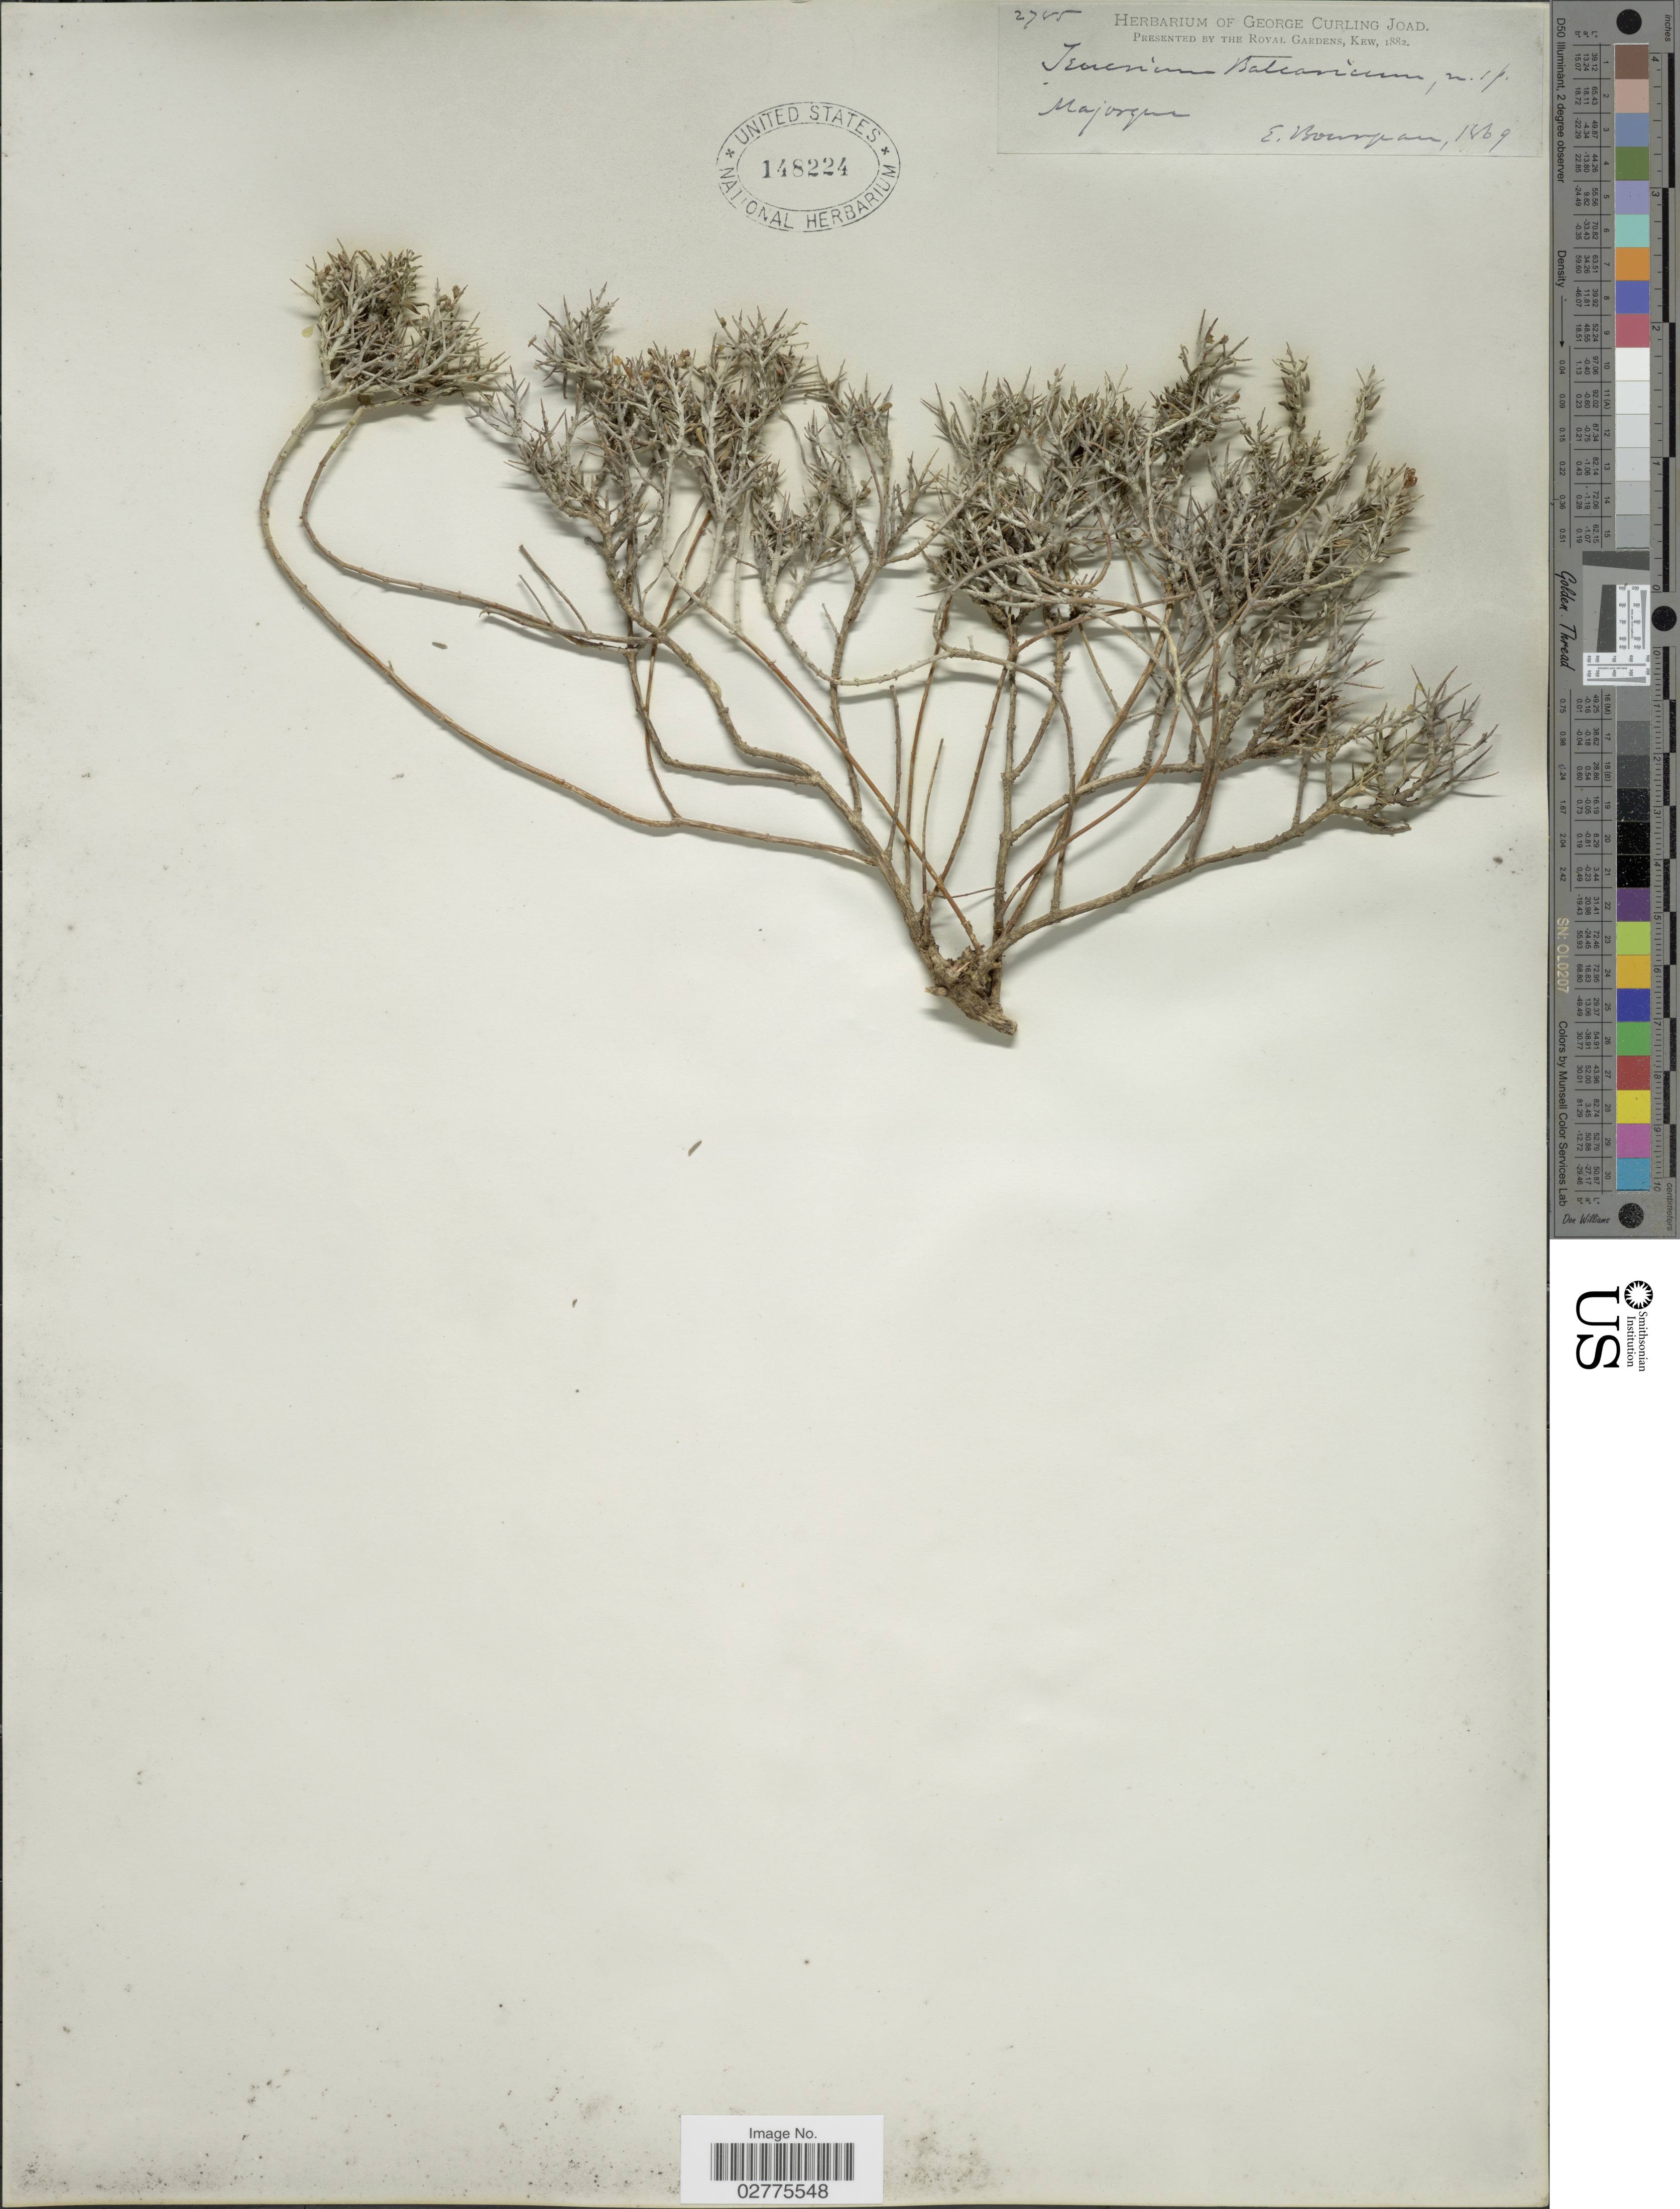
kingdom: Plantae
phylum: Tracheophyta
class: Magnoliopsida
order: Lamiales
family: Lamiaceae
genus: Teucrium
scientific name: Teucrium subspinosum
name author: Pourr. ex Willd.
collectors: E. Bourgeau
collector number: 2785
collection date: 1869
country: Spain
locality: Majorque.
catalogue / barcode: US 148224